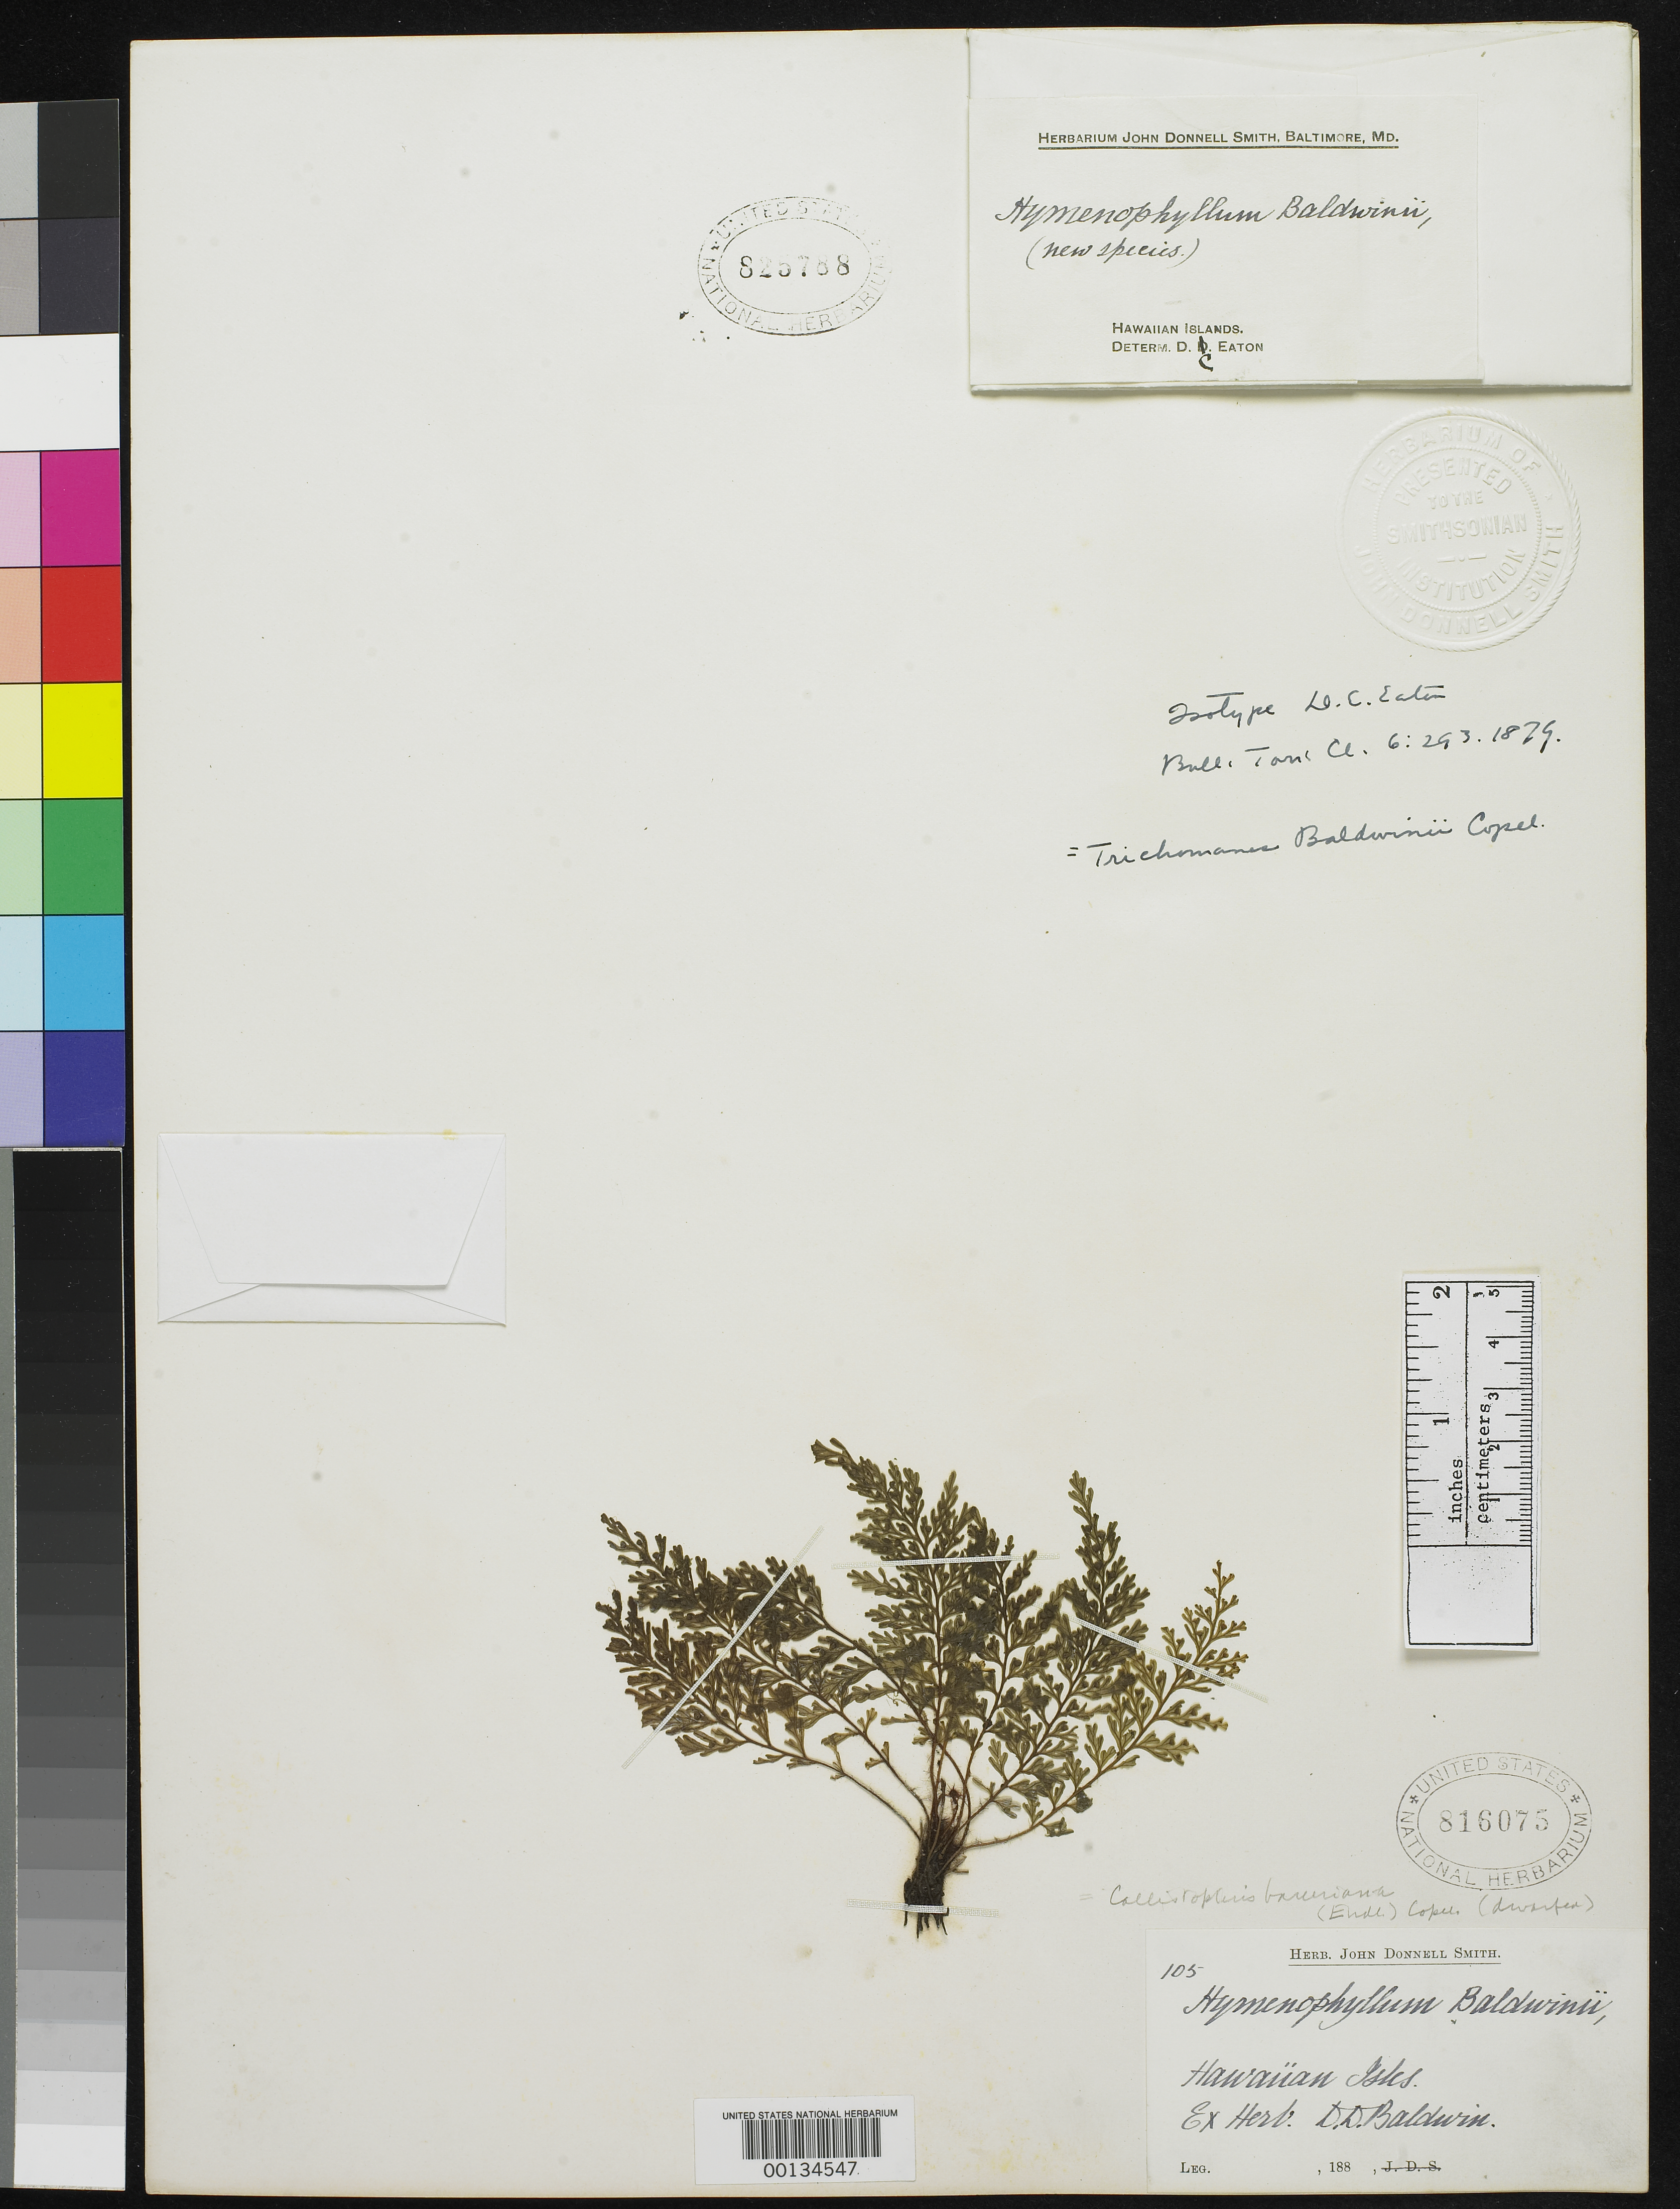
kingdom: Plantae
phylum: Tracheophyta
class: Polypodiopsida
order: Hymenophyllales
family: Hymenophyllaceae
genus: Hymenophyllum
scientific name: Hymenophyllum baldwinii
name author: D.C. Eaton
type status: Type Collection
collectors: D. Baldwin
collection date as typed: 188-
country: United States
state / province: Hawaii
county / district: Maui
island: Maui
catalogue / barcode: US 816075